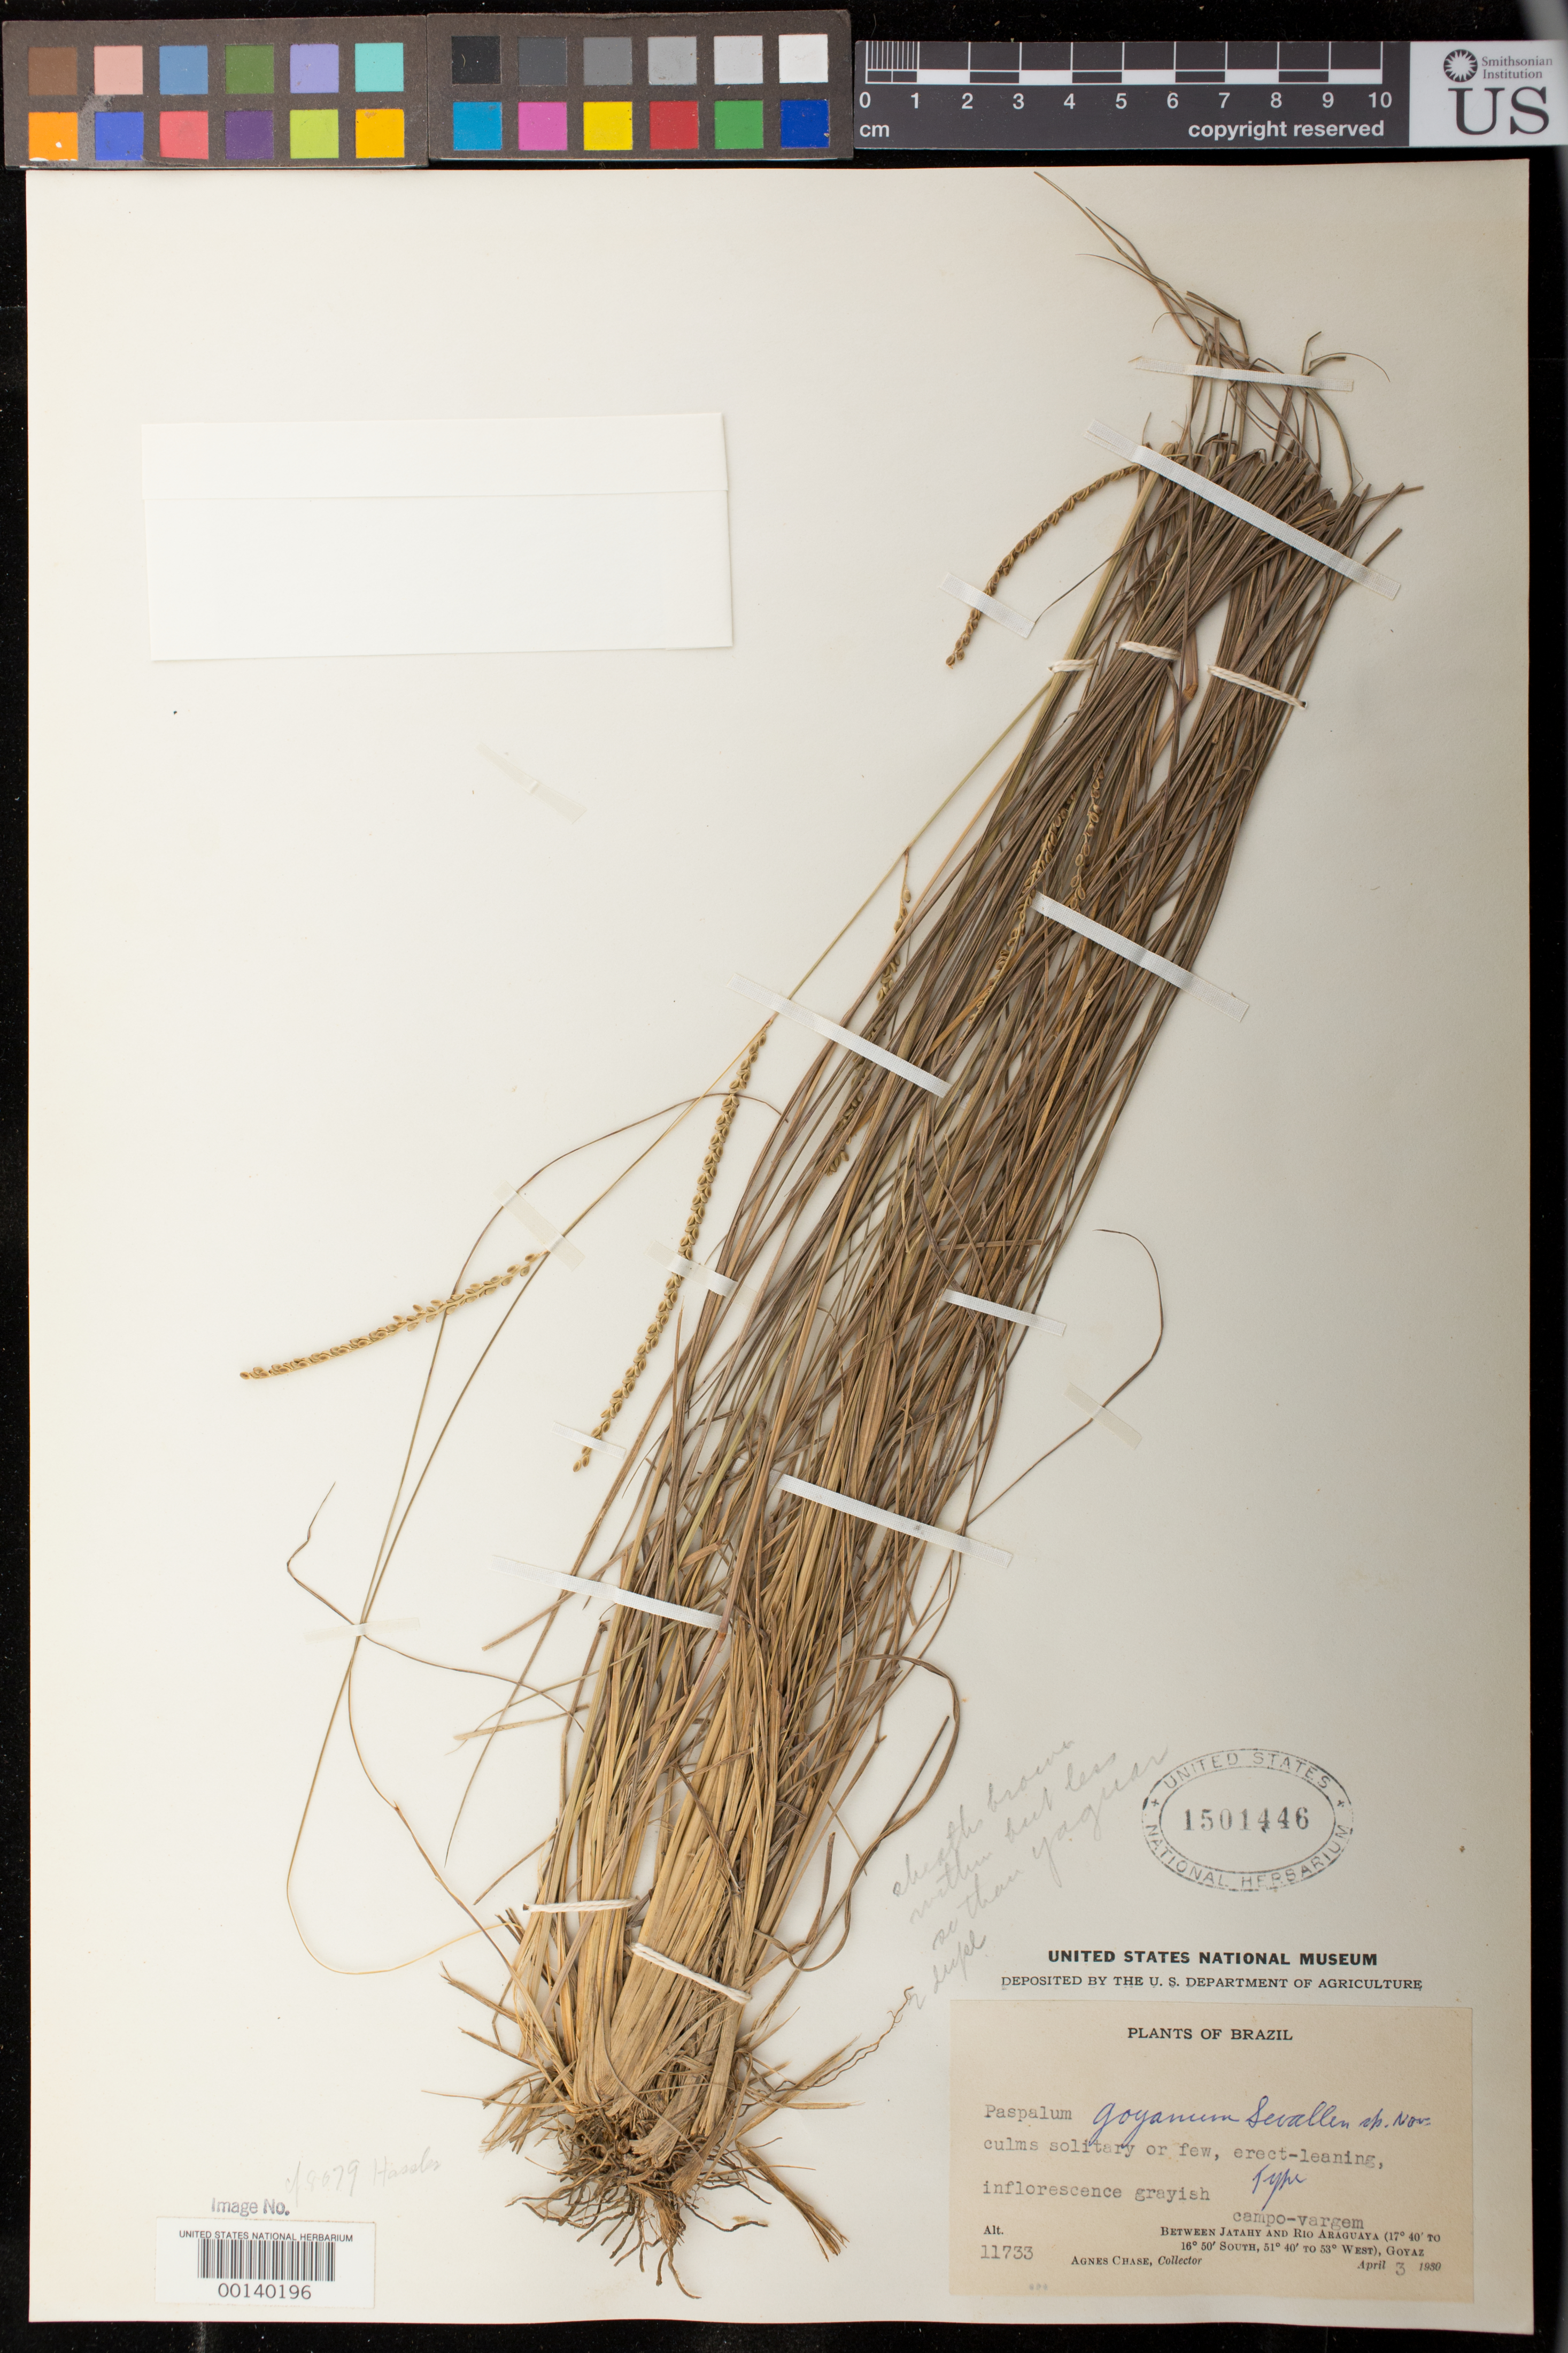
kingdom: Plantae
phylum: Tracheophyta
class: Liliopsida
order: Poales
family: Poaceae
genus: Paspalum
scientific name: Paspalum goyanum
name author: Swallen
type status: Holotype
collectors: A. Chase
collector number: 11733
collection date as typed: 03 Apr 1930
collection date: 1930-04-03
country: Brazil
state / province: Goiás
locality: Between Jataky and Rio Araguaya.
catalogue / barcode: US 1501446